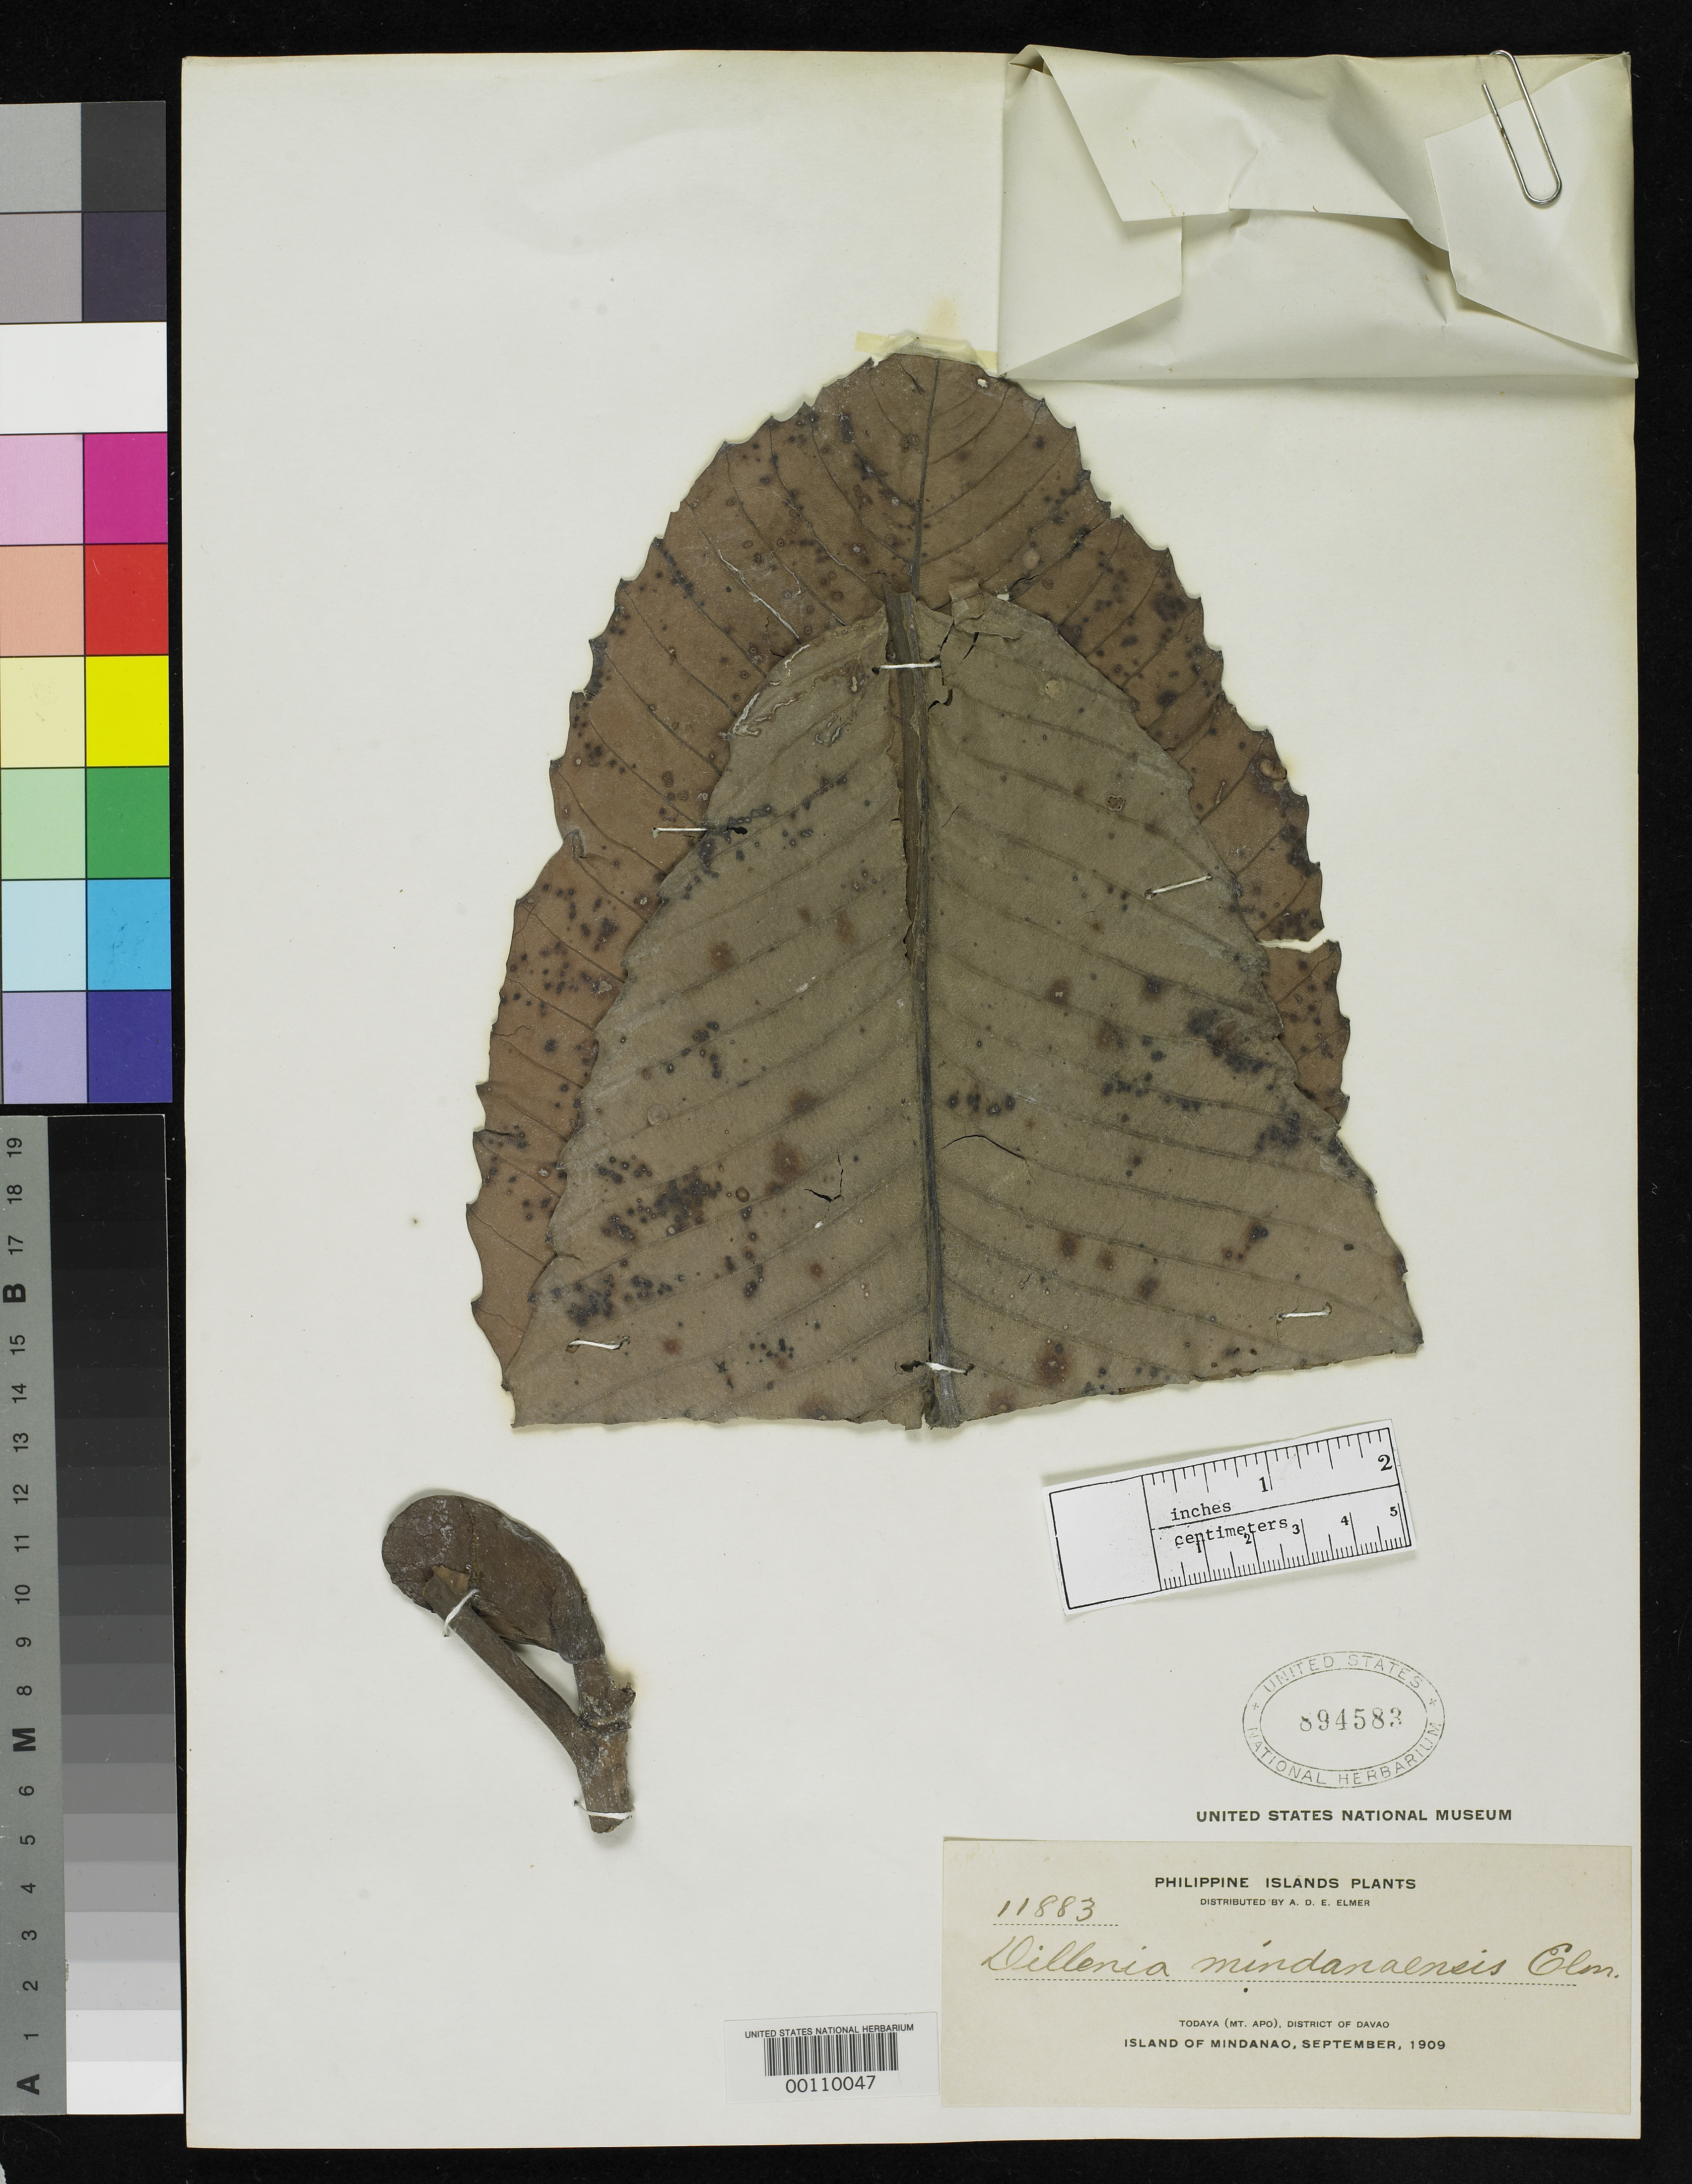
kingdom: Plantae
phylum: Tracheophyta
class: Magnoliopsida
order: Dilleniales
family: Dilleniaceae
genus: Dillenia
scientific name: Dillenia mindanaensis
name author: Elmer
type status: Isotype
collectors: A. D. E. Elmer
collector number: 11883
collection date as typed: Sep 1909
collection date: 1909-09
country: Philippines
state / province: Davao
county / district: Davao del Sur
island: Mindanao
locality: Todaya (Mt. Apo).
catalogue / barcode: US 894583